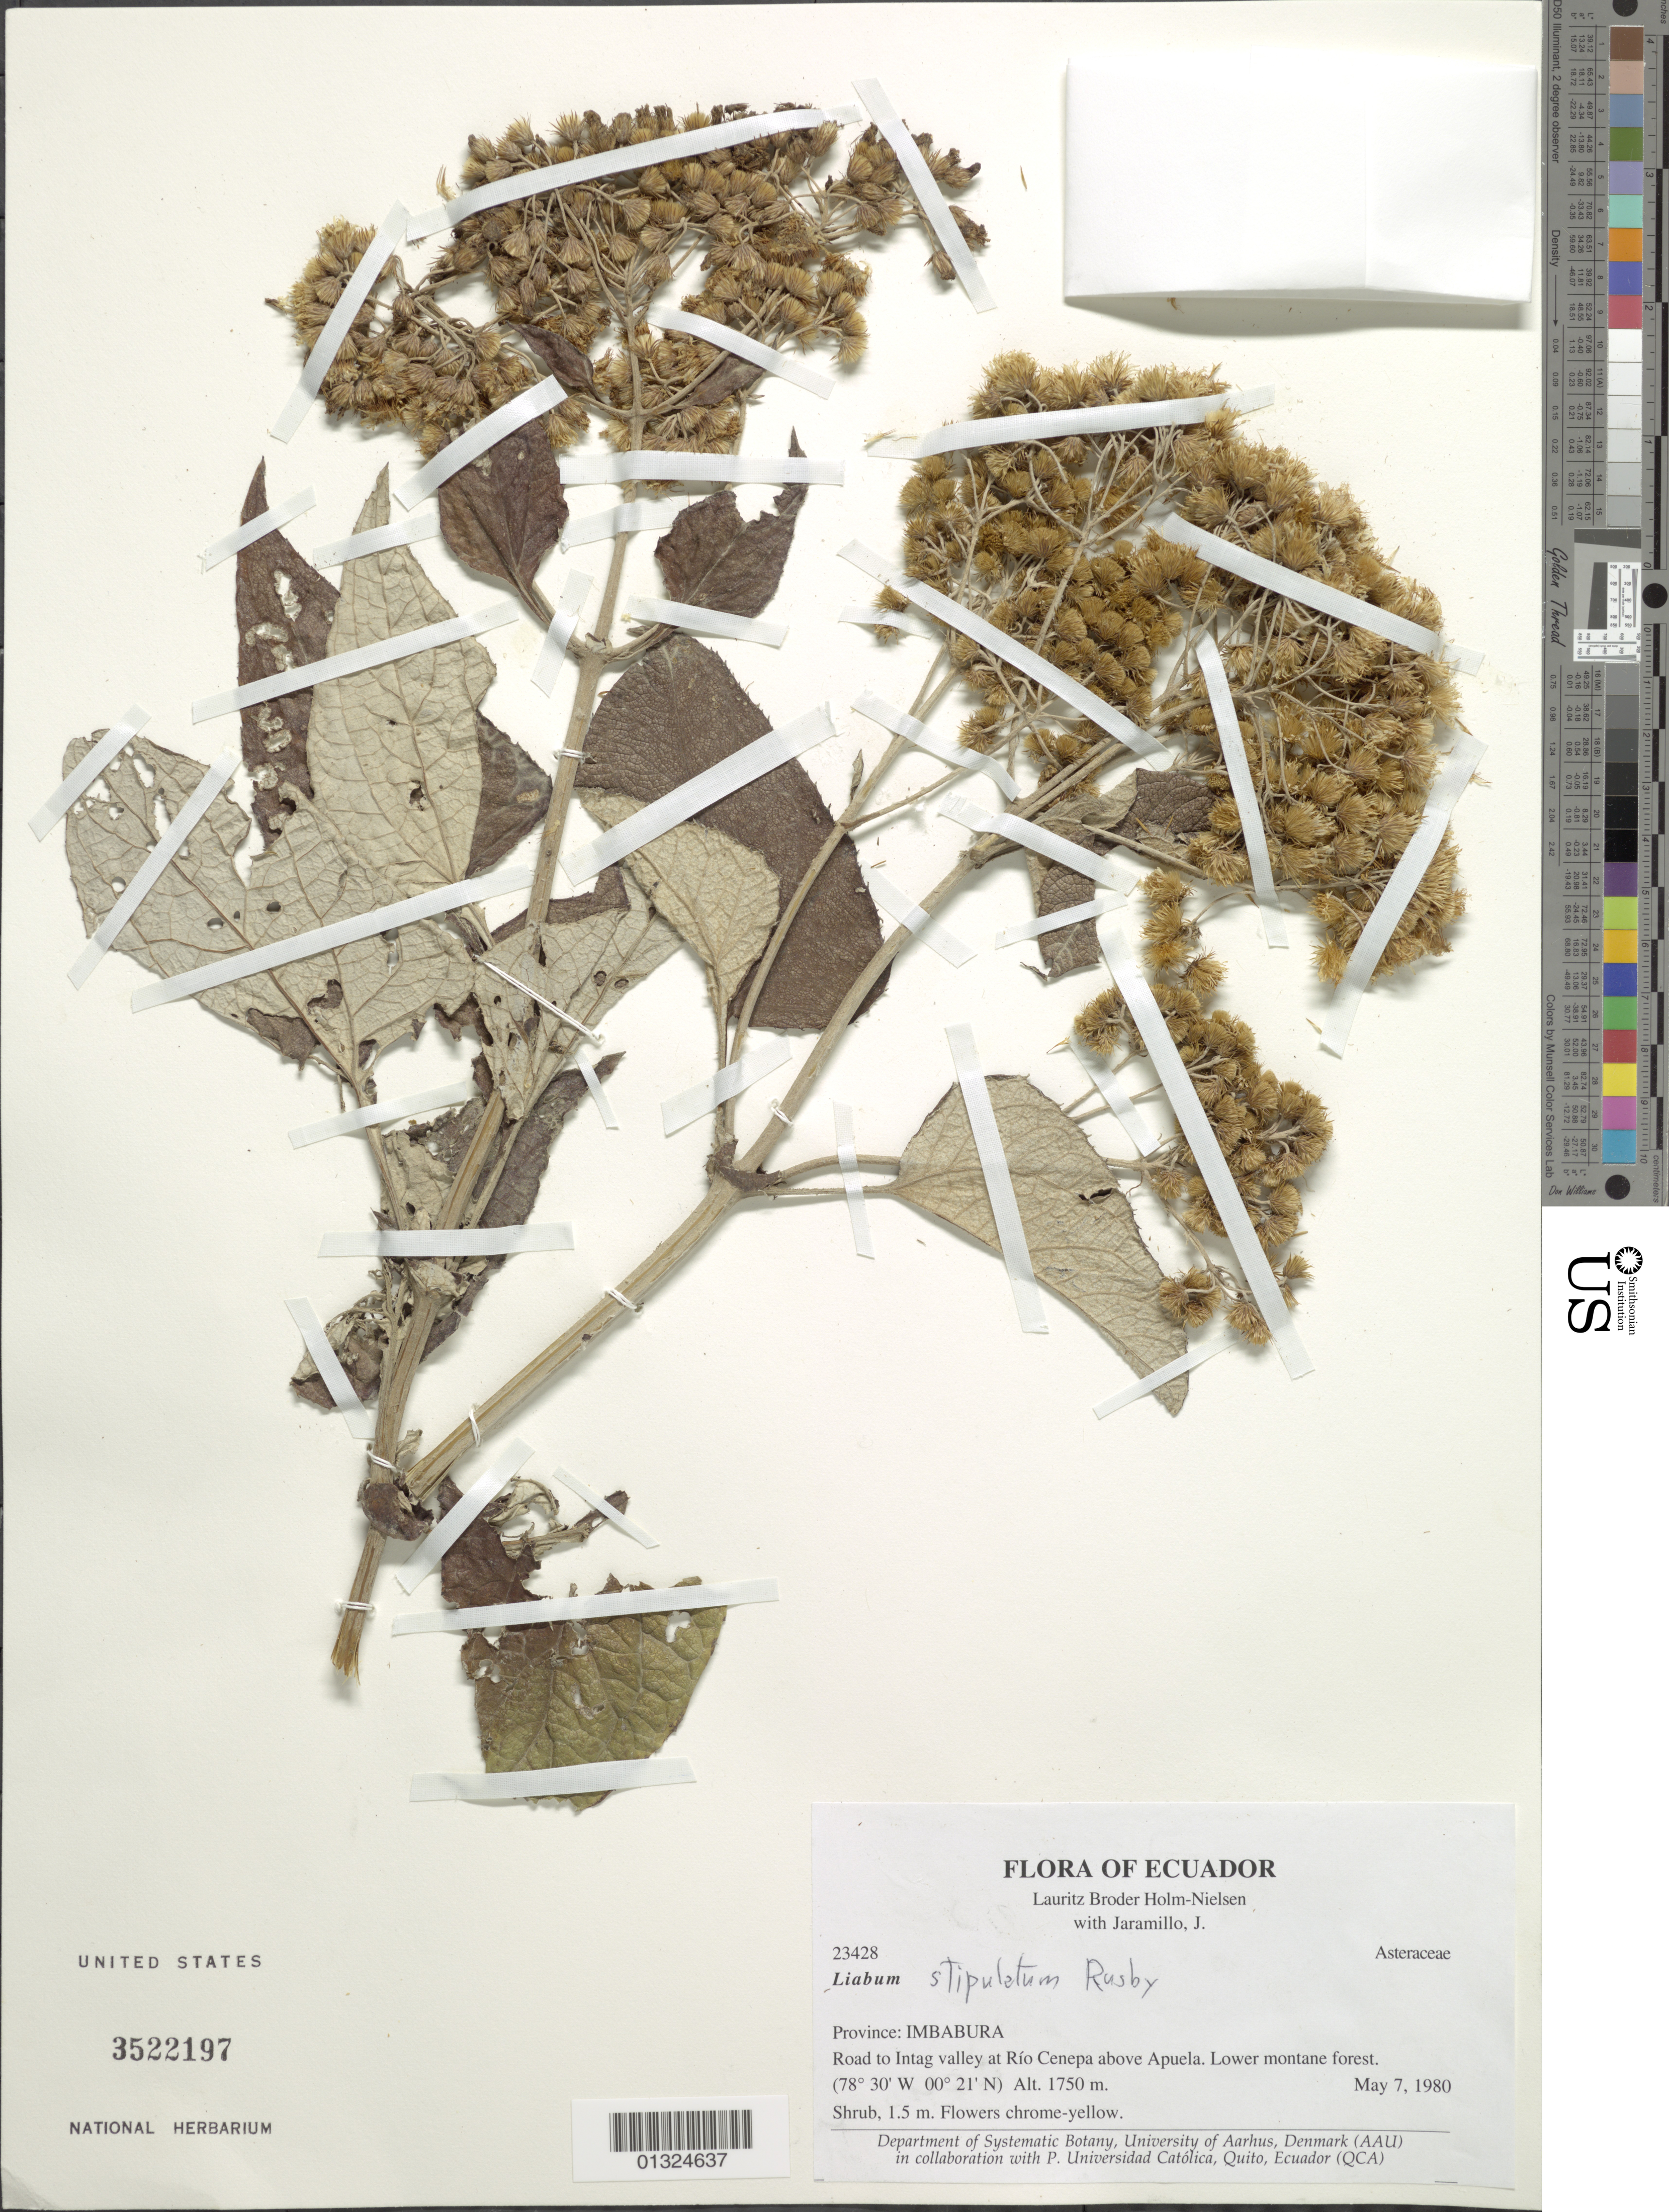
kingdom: Plantae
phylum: Tracheophyta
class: Magnoliopsida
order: Asterales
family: Asteraceae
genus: Liabum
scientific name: Liabum stipulatum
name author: Rusby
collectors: L. B. Holm-Nielsen & J. Jaramillo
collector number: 23428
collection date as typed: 7 May 1980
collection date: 1980-05-07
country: Ecuador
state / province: Imbabura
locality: Road to Intag valley at Rio Cenepa above Apuela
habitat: Lower montane forest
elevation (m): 1750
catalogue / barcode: US 3522197